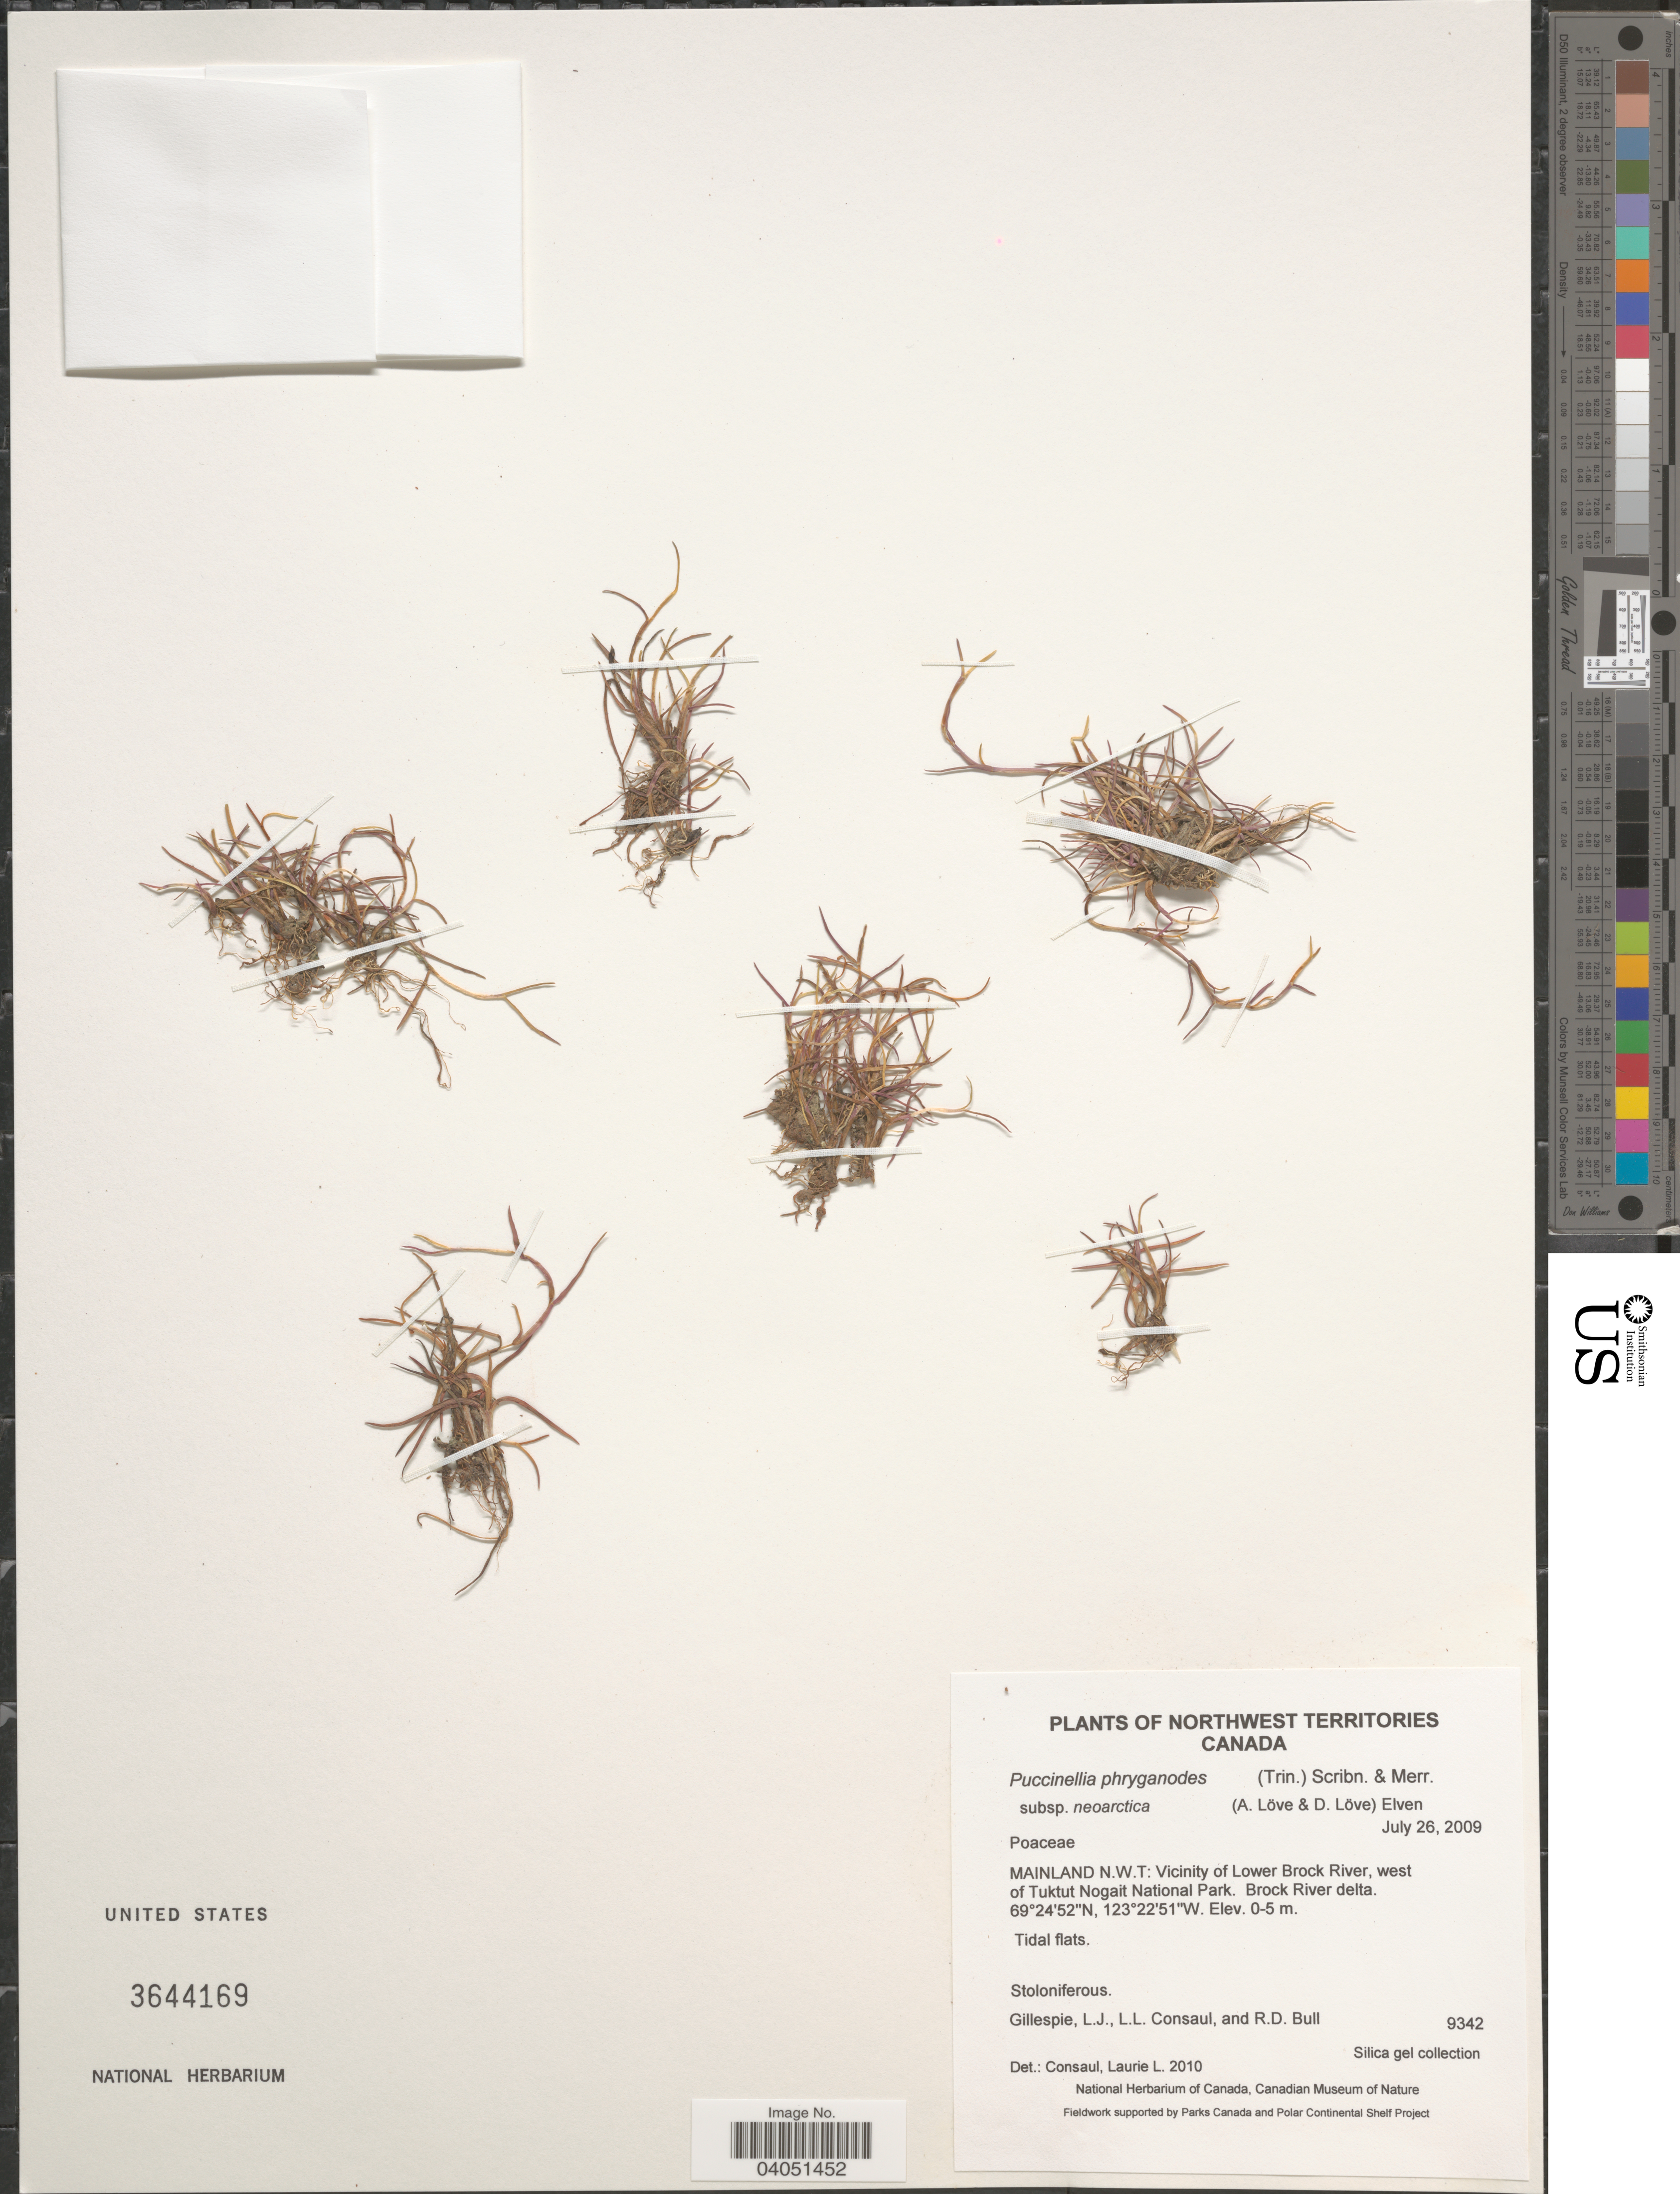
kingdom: Plantae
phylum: Tracheophyta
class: Liliopsida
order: Poales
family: Poaceae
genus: Puccinellia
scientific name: Puccinellia phryganodes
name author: (Trin.) Scribn. & Merr.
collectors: L. Gillespie, L. Consaul & R. Bull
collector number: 9342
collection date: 2009-07-26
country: Canada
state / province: Northwest Territories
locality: Mainland N. W. T: Vicinity of Lower Brock River, west of Tuktut Nogait National Park. Brock lagoon, Brock River Delta.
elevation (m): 0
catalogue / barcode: US 3644169